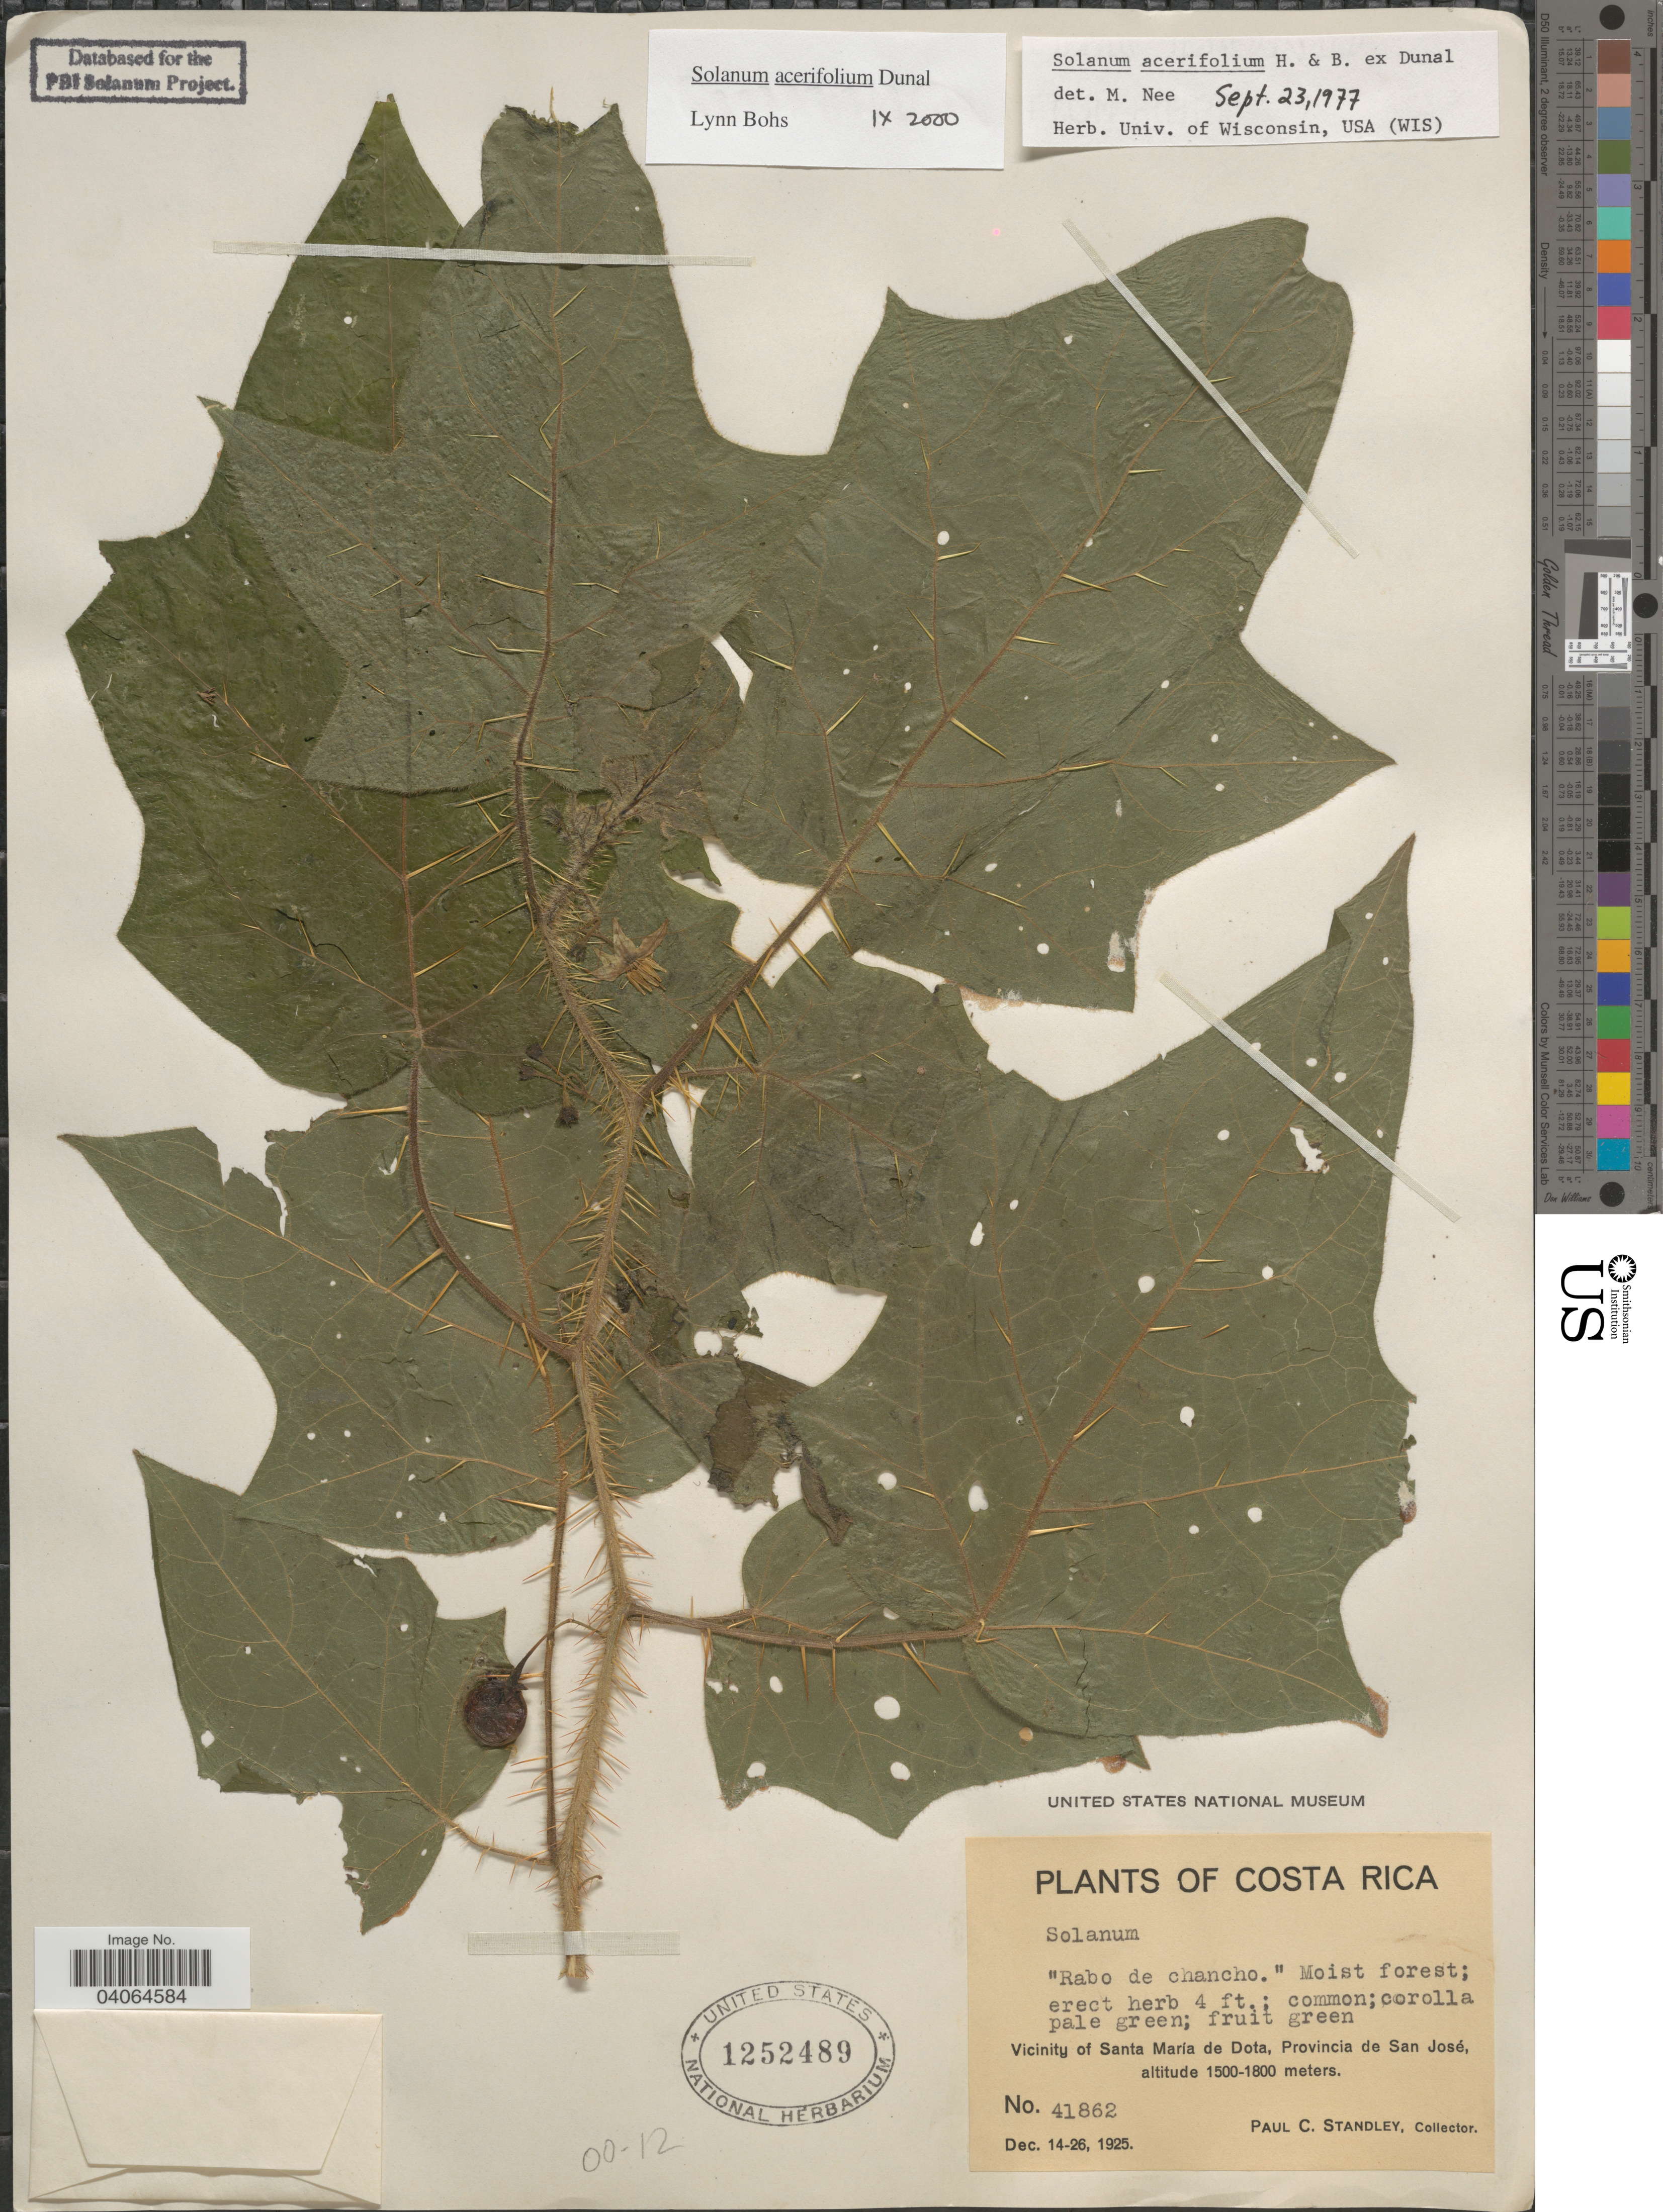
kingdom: Plantae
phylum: Tracheophyta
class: Magnoliopsida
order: Solanales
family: Solanaceae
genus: Solanum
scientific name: Solanum acerifolium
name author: Humb. & Bonpl. ex Dunal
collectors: P. C. Standley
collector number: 41862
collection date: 1925-12-14/1925-12-26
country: Costa Rica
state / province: San José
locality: Vicinity of Santa María de Dota.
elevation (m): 1500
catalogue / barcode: US 1252489